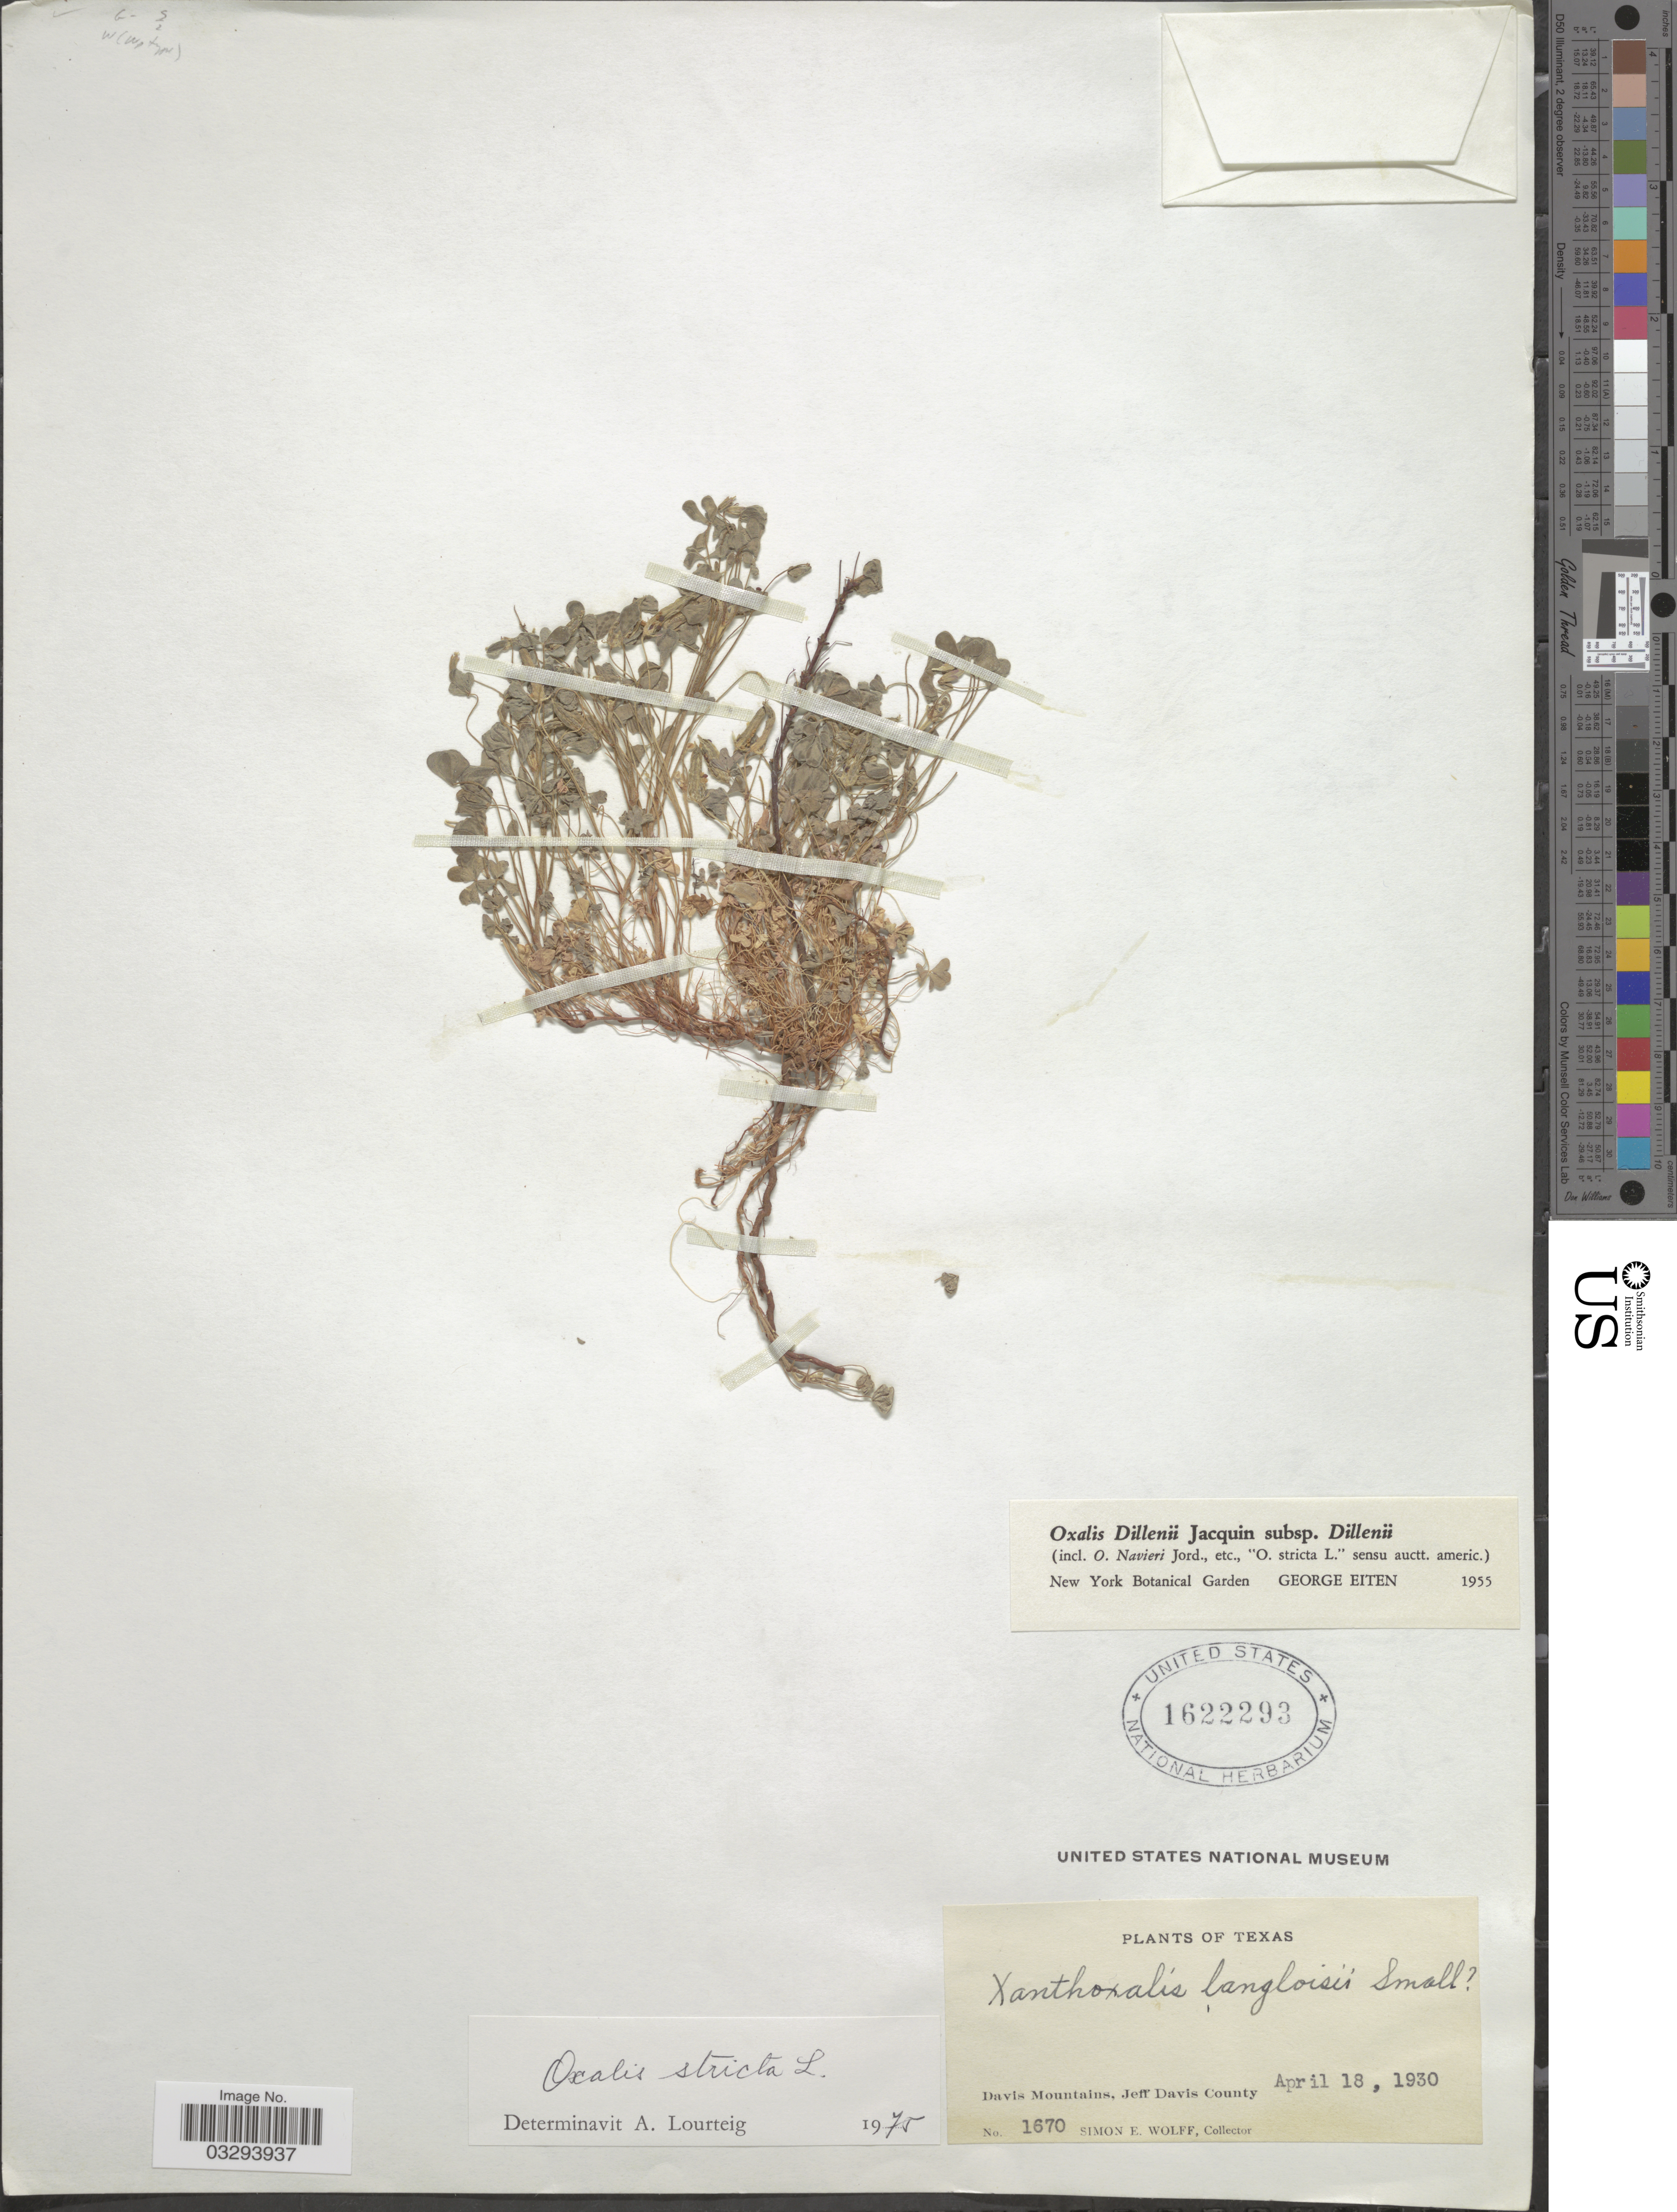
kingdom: Plantae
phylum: Tracheophyta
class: Magnoliopsida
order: Oxalidales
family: Oxalidaceae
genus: Oxalis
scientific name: Oxalis stricta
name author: L.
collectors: S. E. Wolff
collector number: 1670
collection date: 1930-04-18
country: United States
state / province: Texas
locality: Davis Mountains, Jeff Davis County.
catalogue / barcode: US 1622293